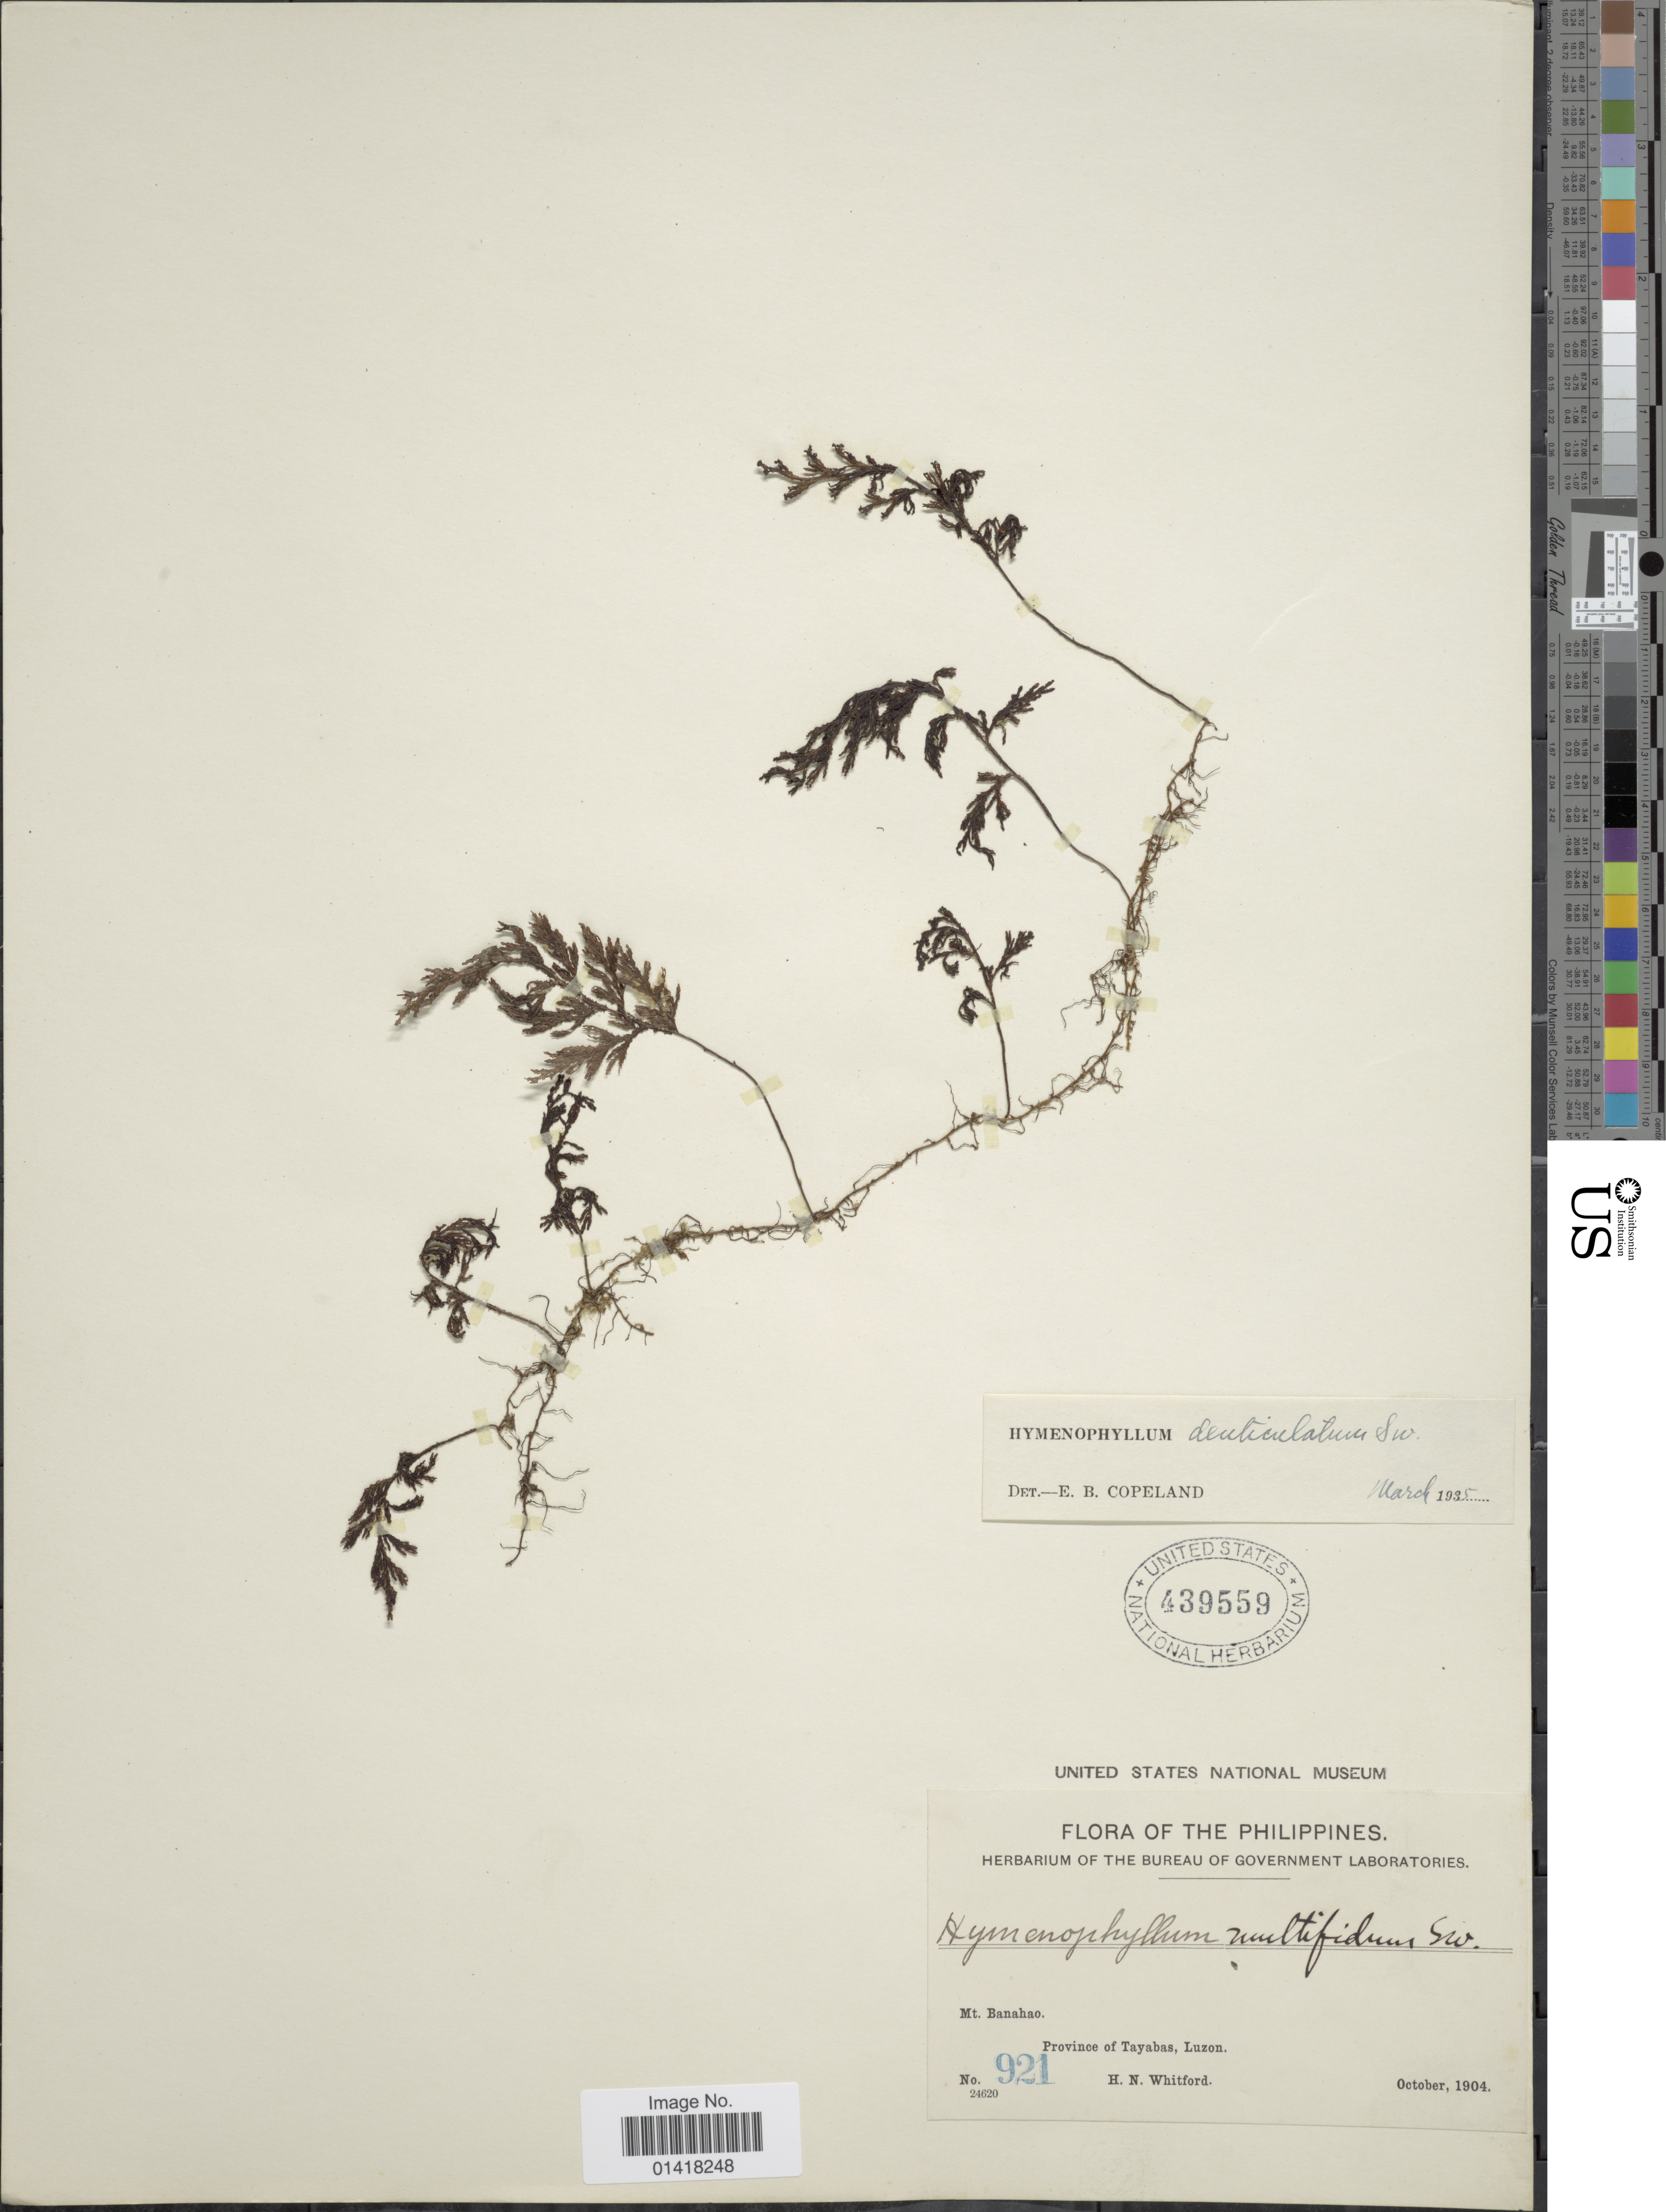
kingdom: Plantae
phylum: Tracheophyta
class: Polypodiopsida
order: Hymenophyllales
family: Hymenophyllaceae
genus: Hymenophyllum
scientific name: Hymenophyllum denticulatum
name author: Sw.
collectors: H. N. Whitford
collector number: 921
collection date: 1904-10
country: Philippines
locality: The Philippines. Mt. Banahao. Province of Tayabas. Luzon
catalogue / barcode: US 439559